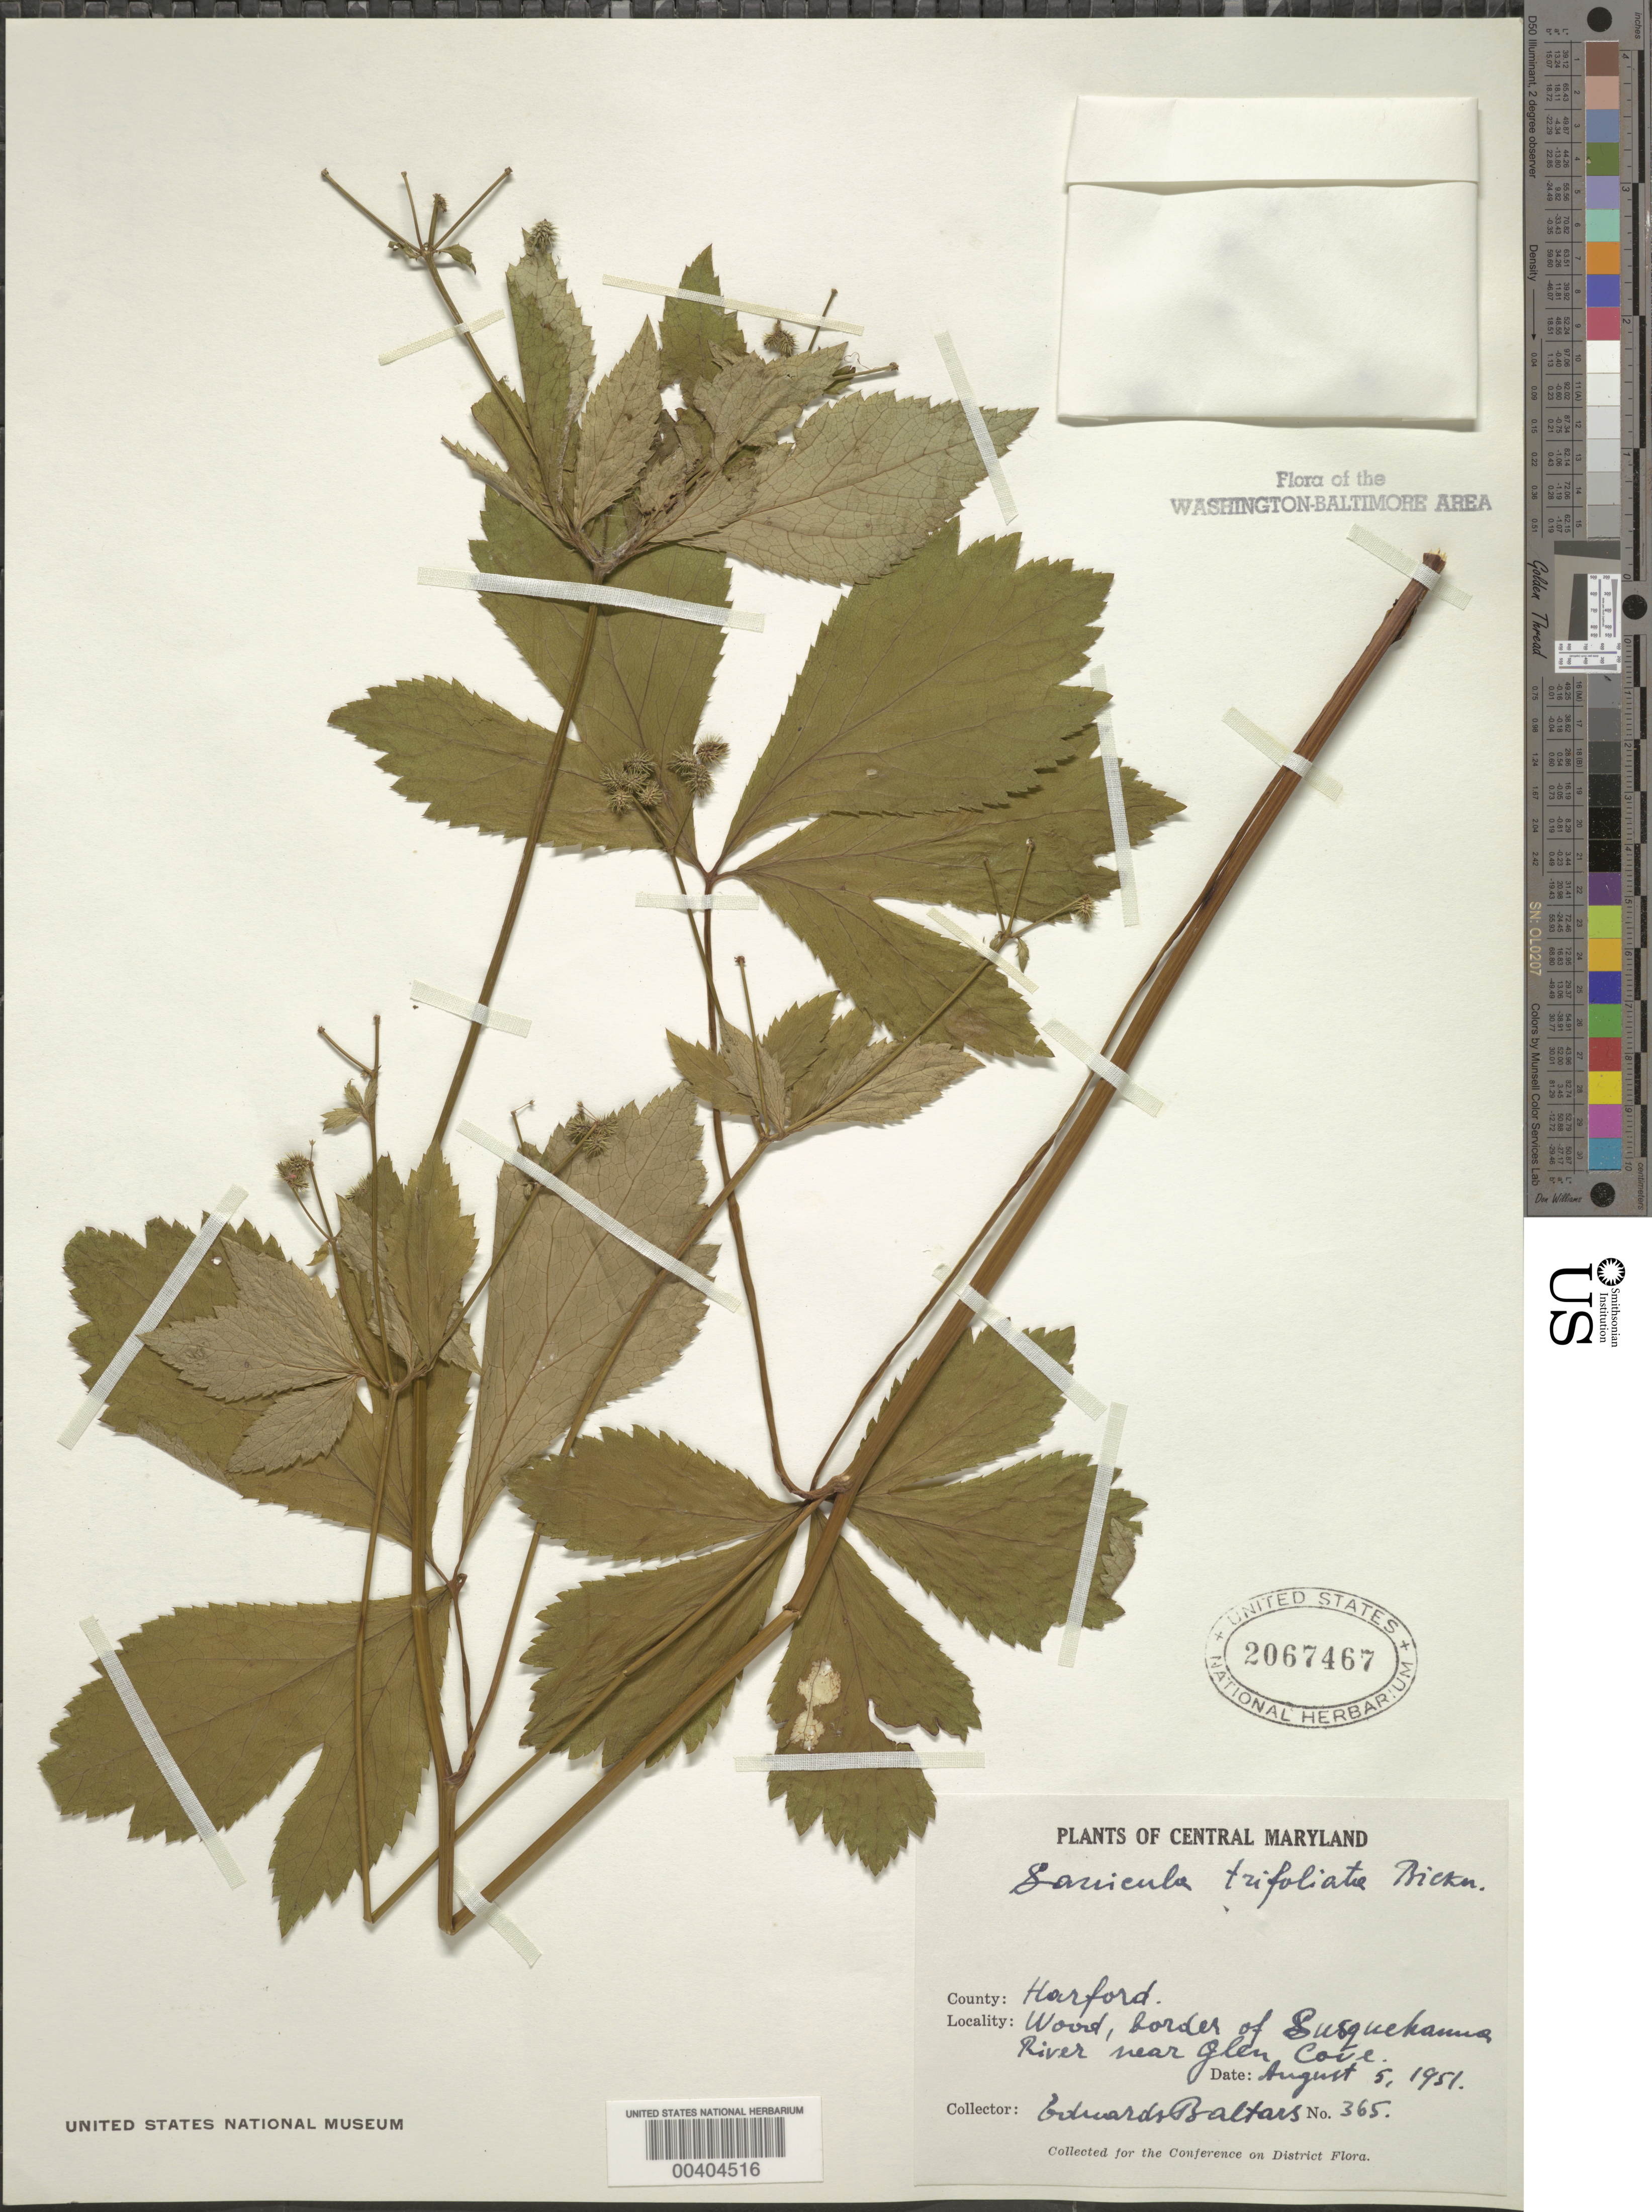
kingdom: Plantae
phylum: Tracheophyta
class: Magnoliopsida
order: Apiales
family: Apiaceae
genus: Sanicula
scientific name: Sanicula trifoliata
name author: E.P. Bicknell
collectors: E. Baltars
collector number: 365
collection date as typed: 05 Aug 1951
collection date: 1951-08-05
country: United States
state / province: Maryland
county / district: Harford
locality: Susquehanna River southeast of Glen Cove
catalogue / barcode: US 2067467